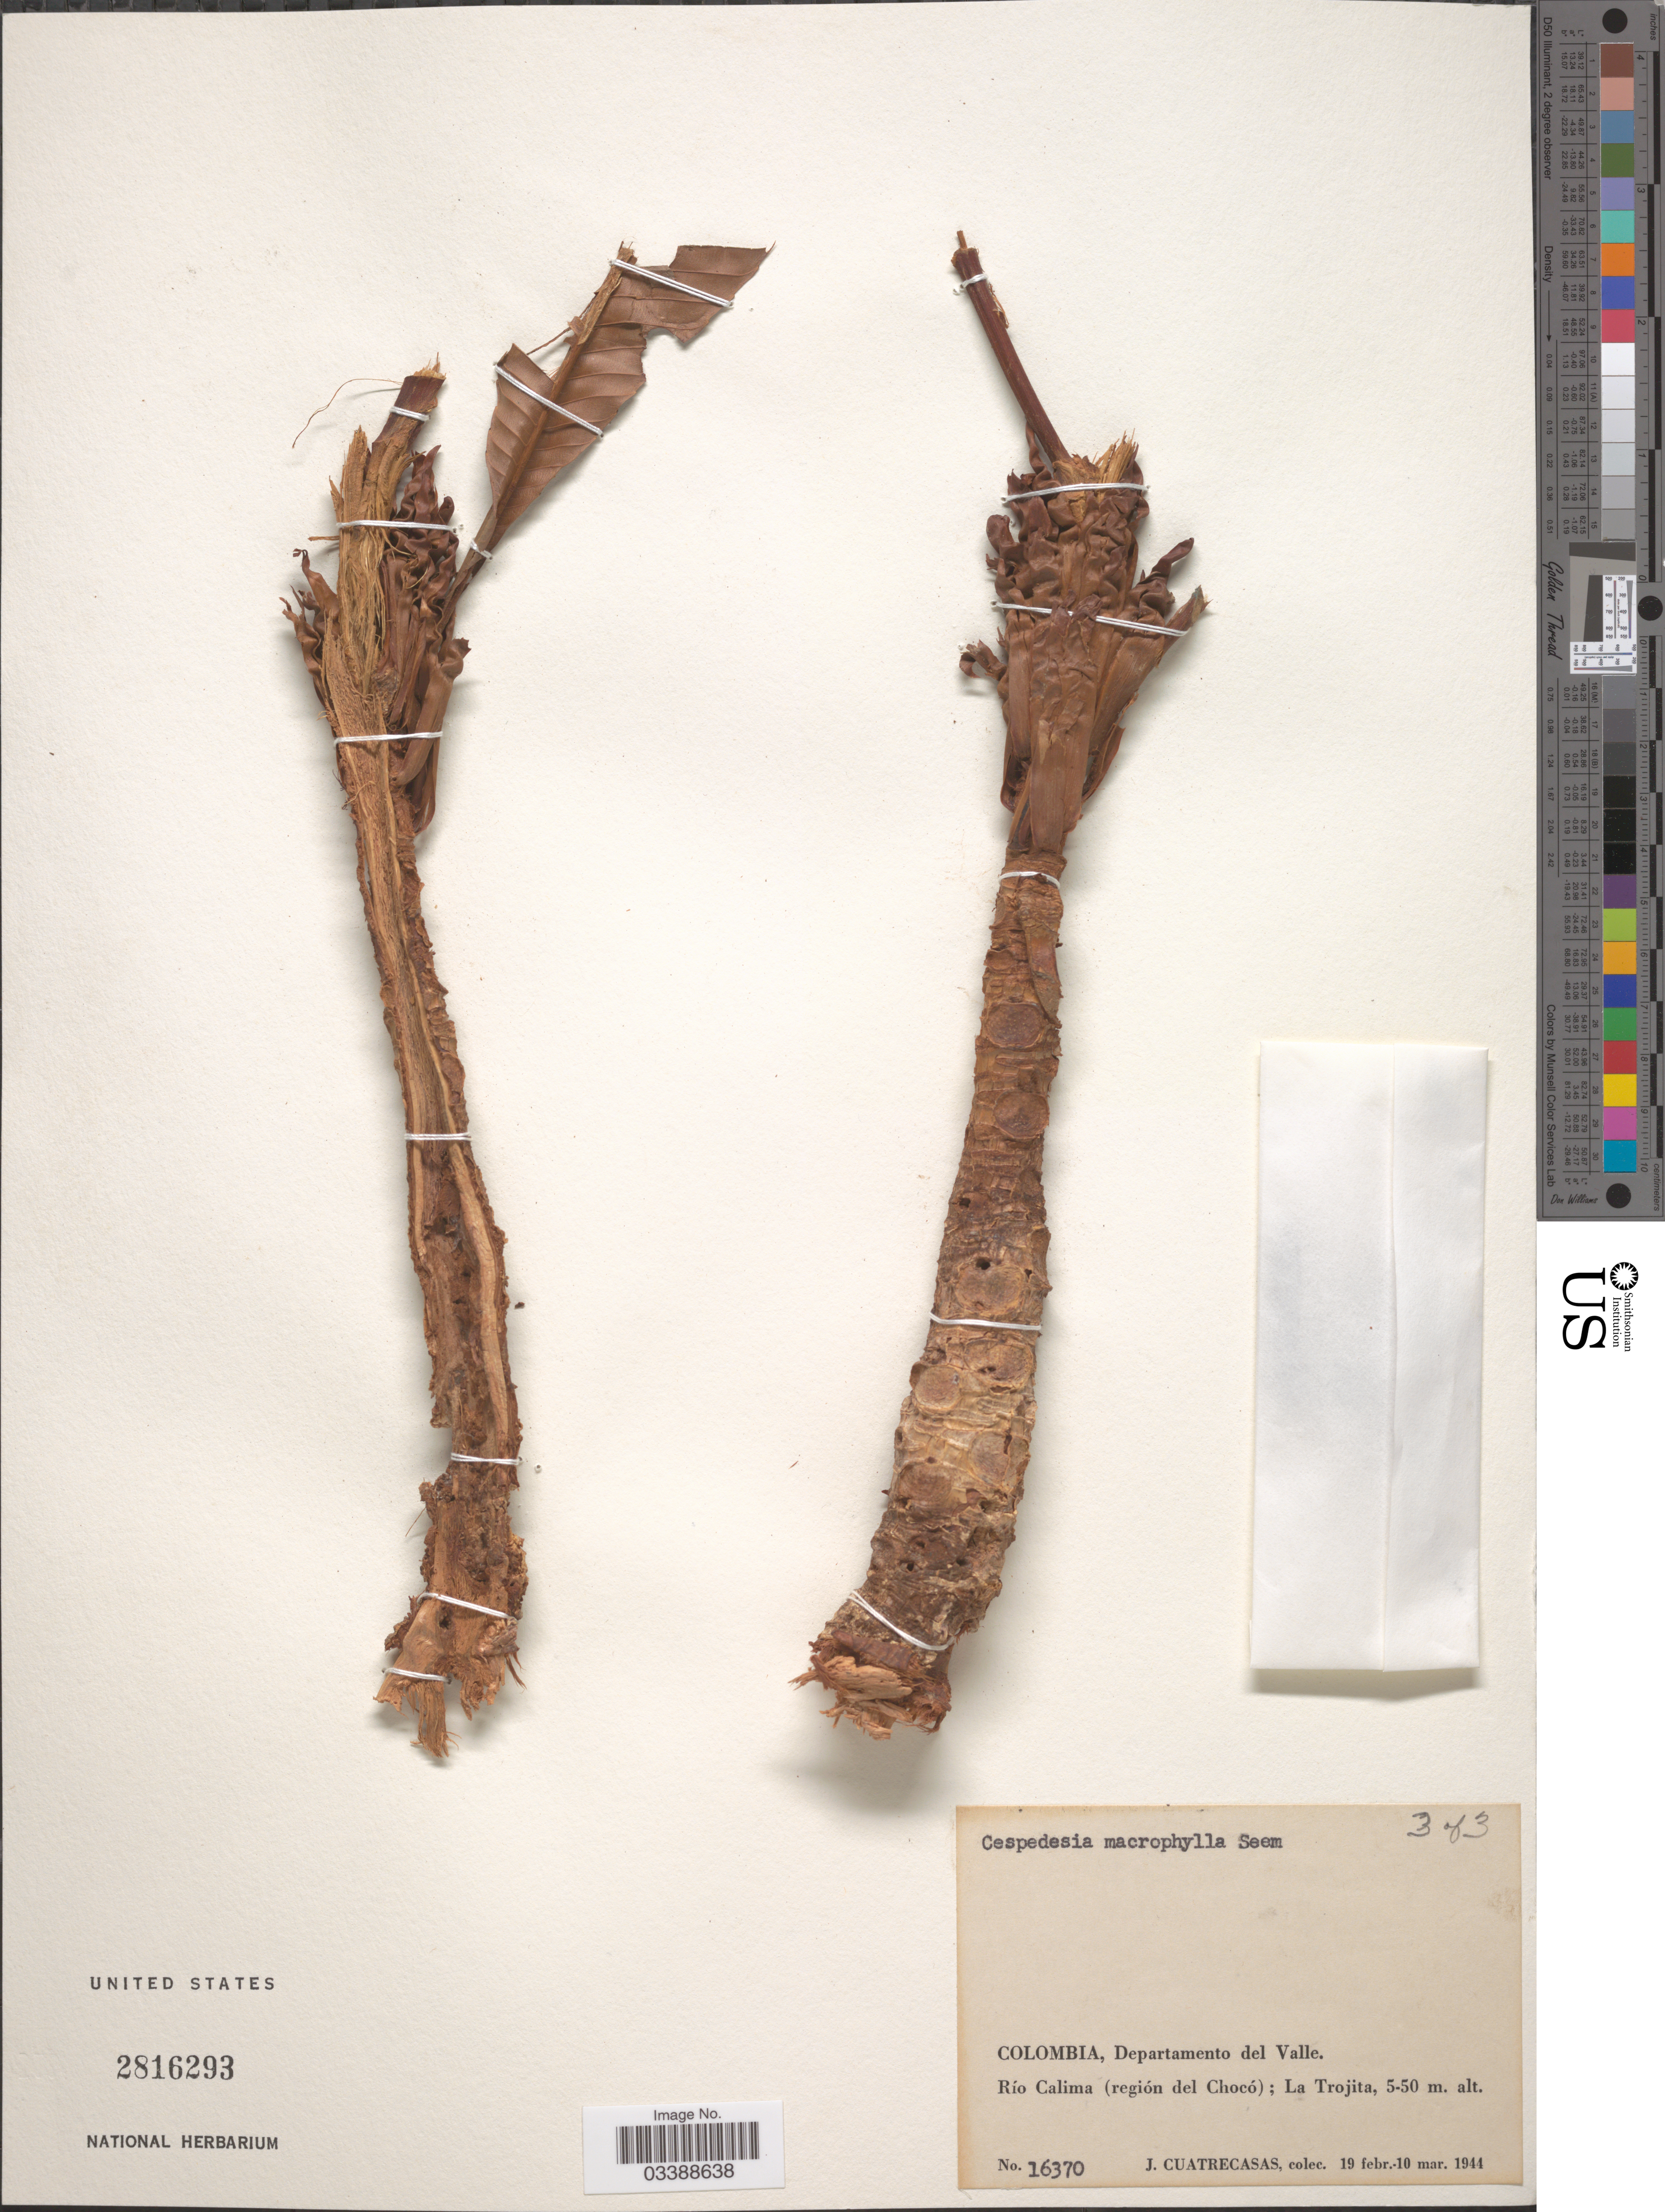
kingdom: Plantae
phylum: Tracheophyta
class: Magnoliopsida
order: Malpighiales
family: Ochnaceae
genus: Cespedesia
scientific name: Cespedesia macrophylla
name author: Seem.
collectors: J. Cuatrecasas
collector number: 16370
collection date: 1944-02-19/1944-03-10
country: Colombia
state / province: Valle del Cauca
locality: Departamento del Valle. Río Calima (región del Chocó); La Trojita.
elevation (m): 5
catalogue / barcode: US 2816293